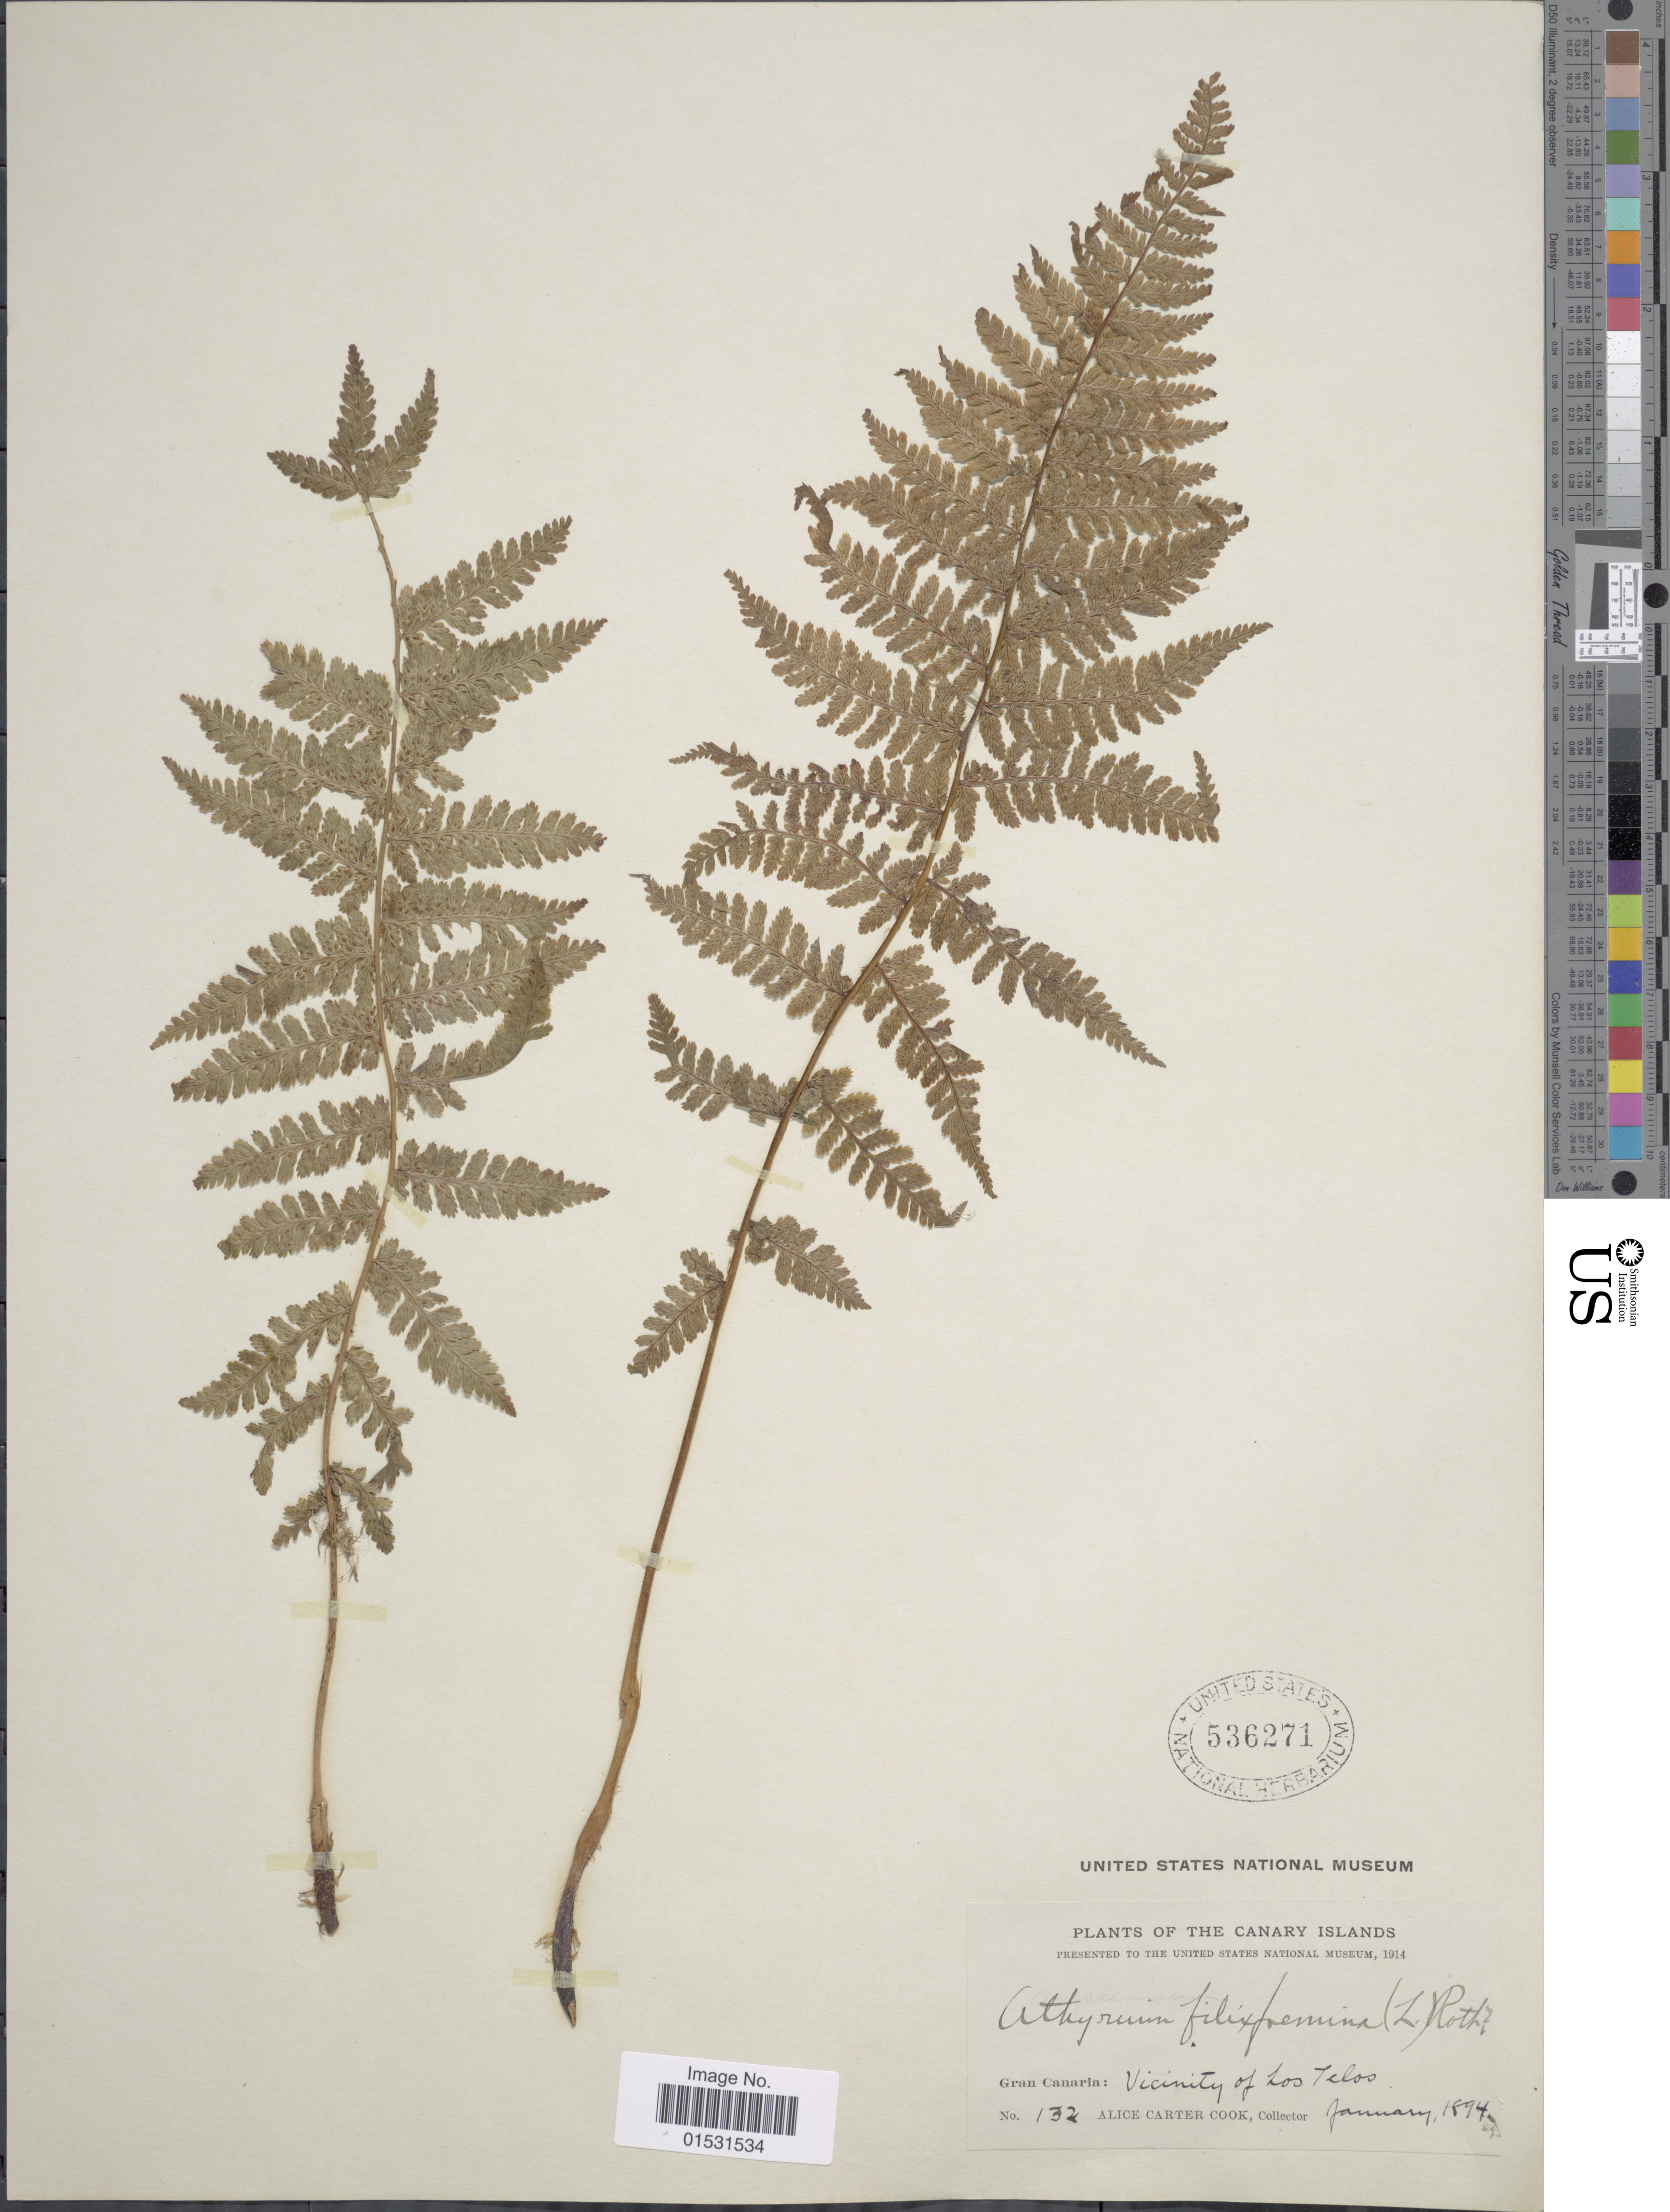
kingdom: Plantae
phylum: Tracheophyta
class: Polypodiopsida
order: Polypodiales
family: Athyriaceae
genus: Athyrium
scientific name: Athyrium filix-femina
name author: (L.) Roth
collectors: Alice C. Cook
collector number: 132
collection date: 1894-01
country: Spain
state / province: Canarias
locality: The Canary Islands. Gran Canaria: Vicinity of Los Tilos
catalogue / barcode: US 536271